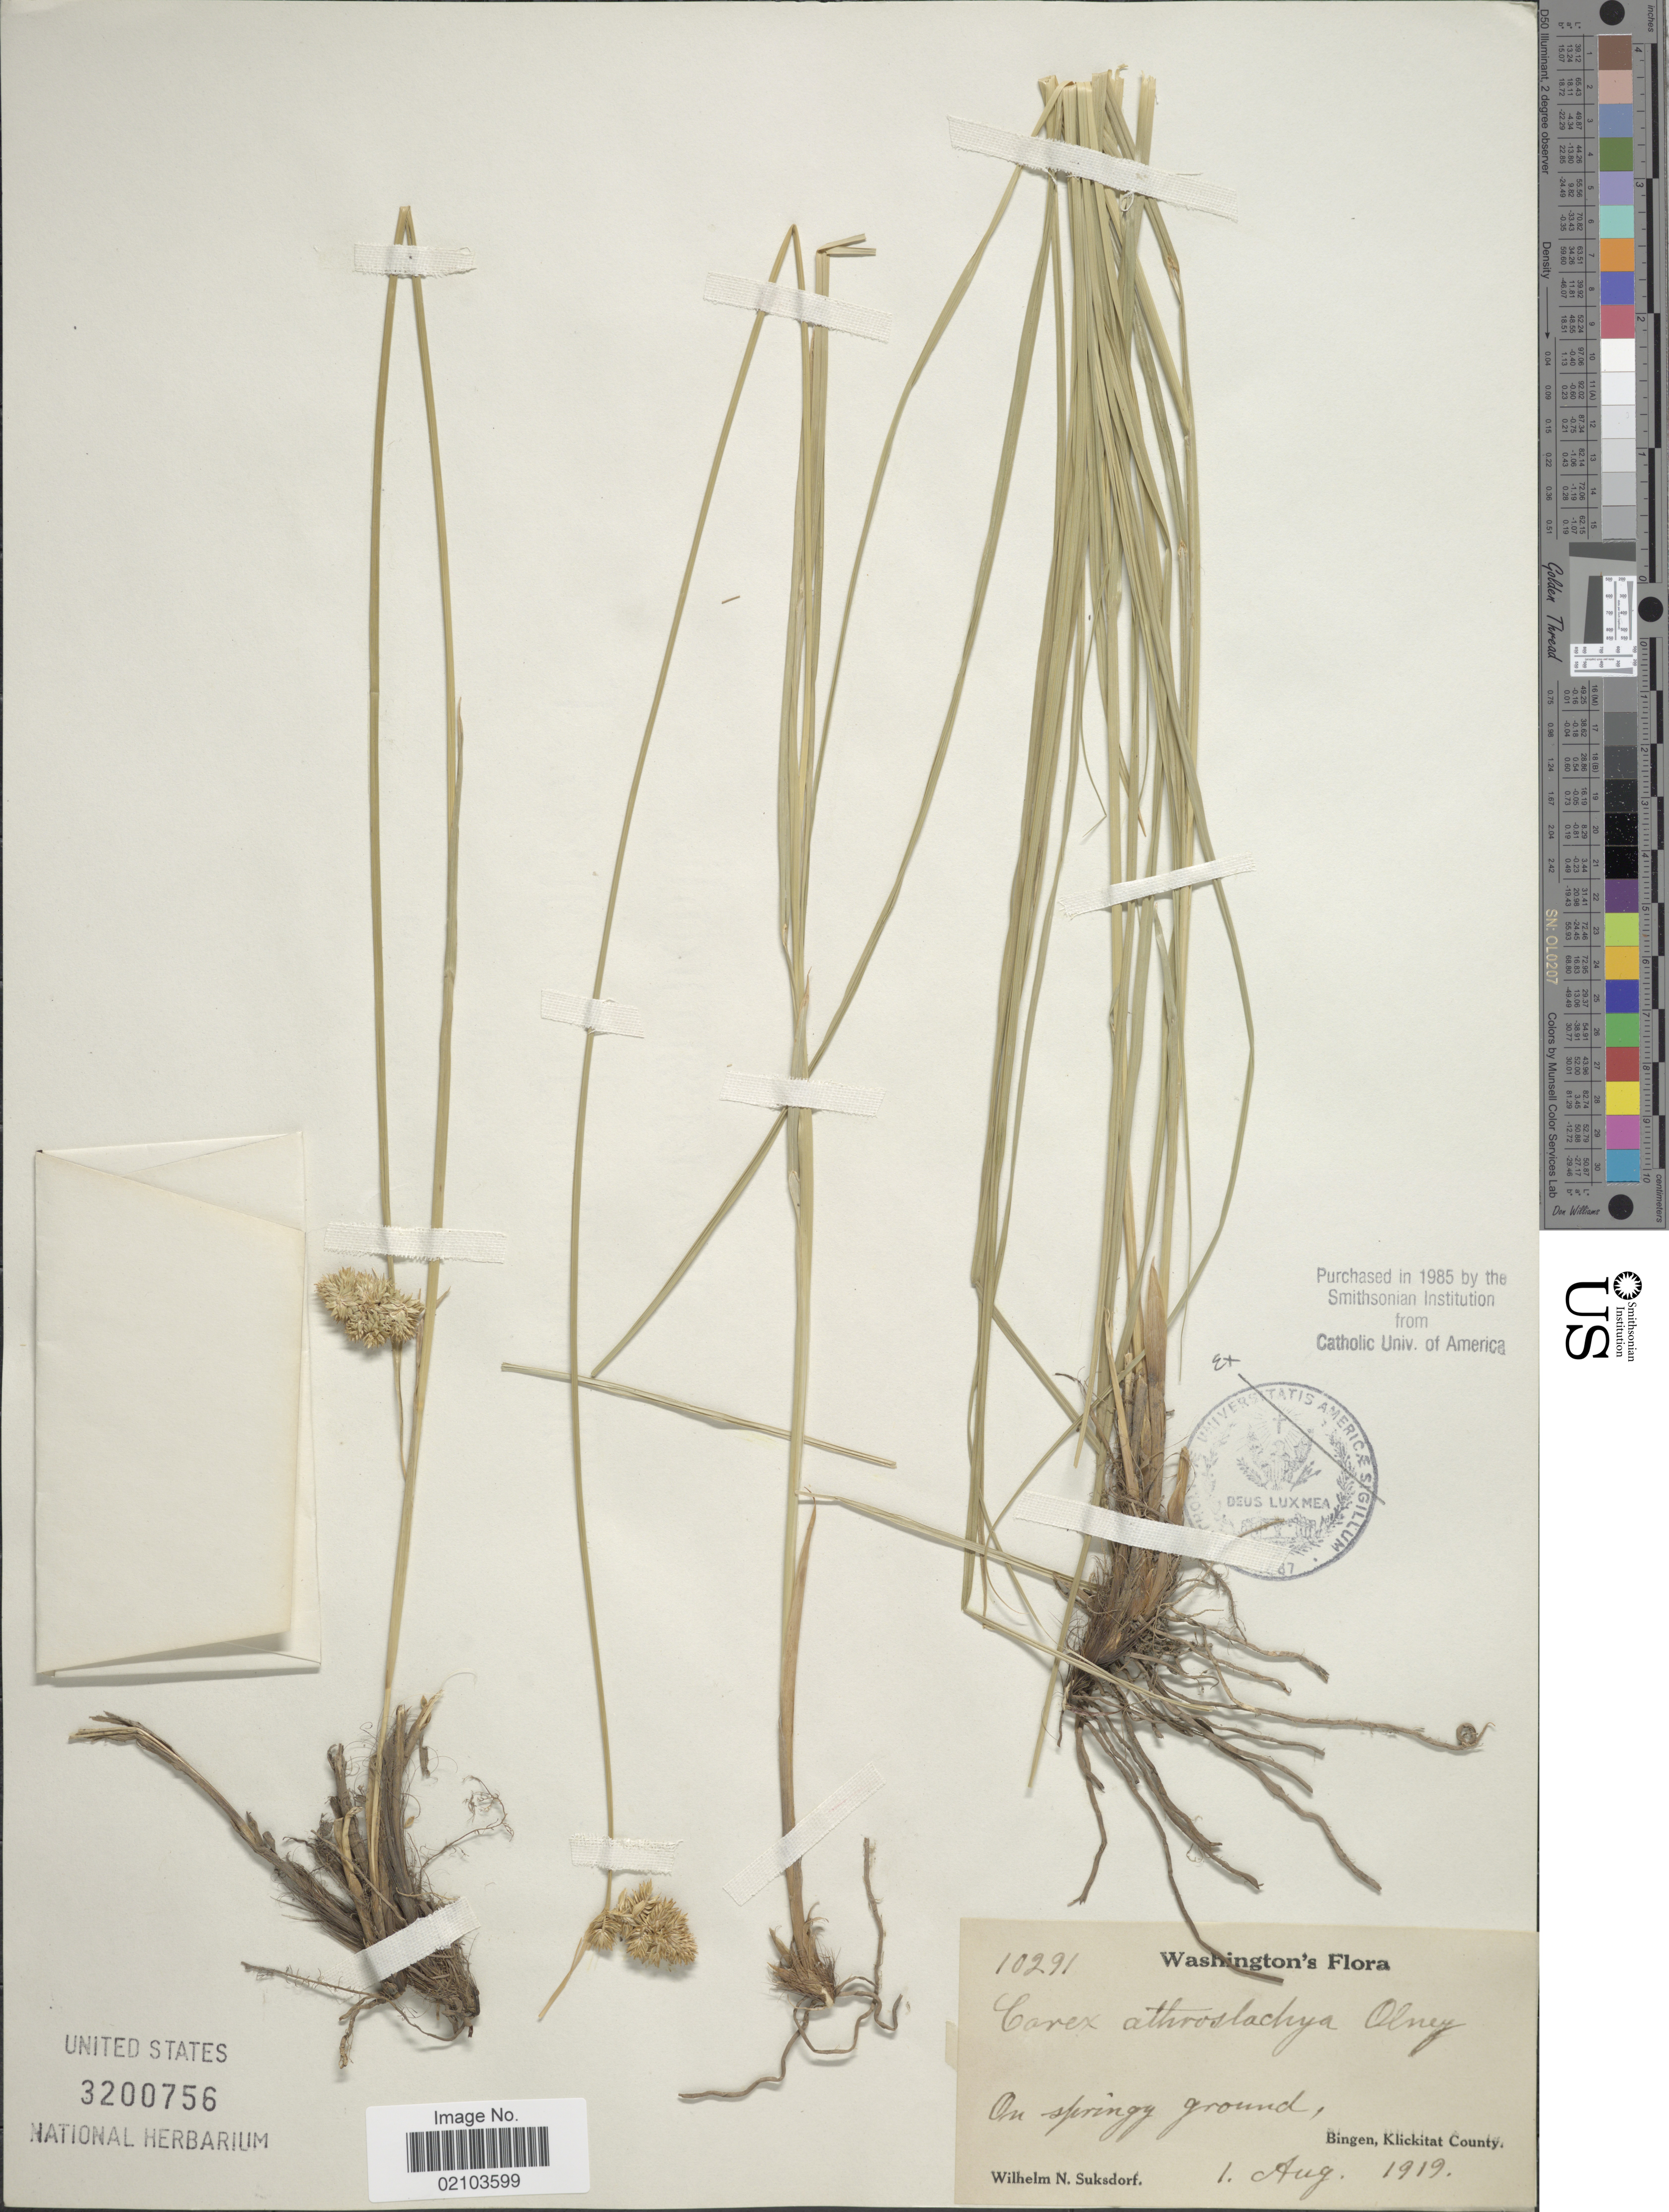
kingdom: Plantae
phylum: Tracheophyta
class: Liliopsida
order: Poales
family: Cyperaceae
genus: Carex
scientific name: Carex athrostachya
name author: Olney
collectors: W. N. Suksdorf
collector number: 10291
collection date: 1919-08-01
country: United States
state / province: Washington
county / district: Klickitat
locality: Bingen, Klickitat County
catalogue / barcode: US 3200756